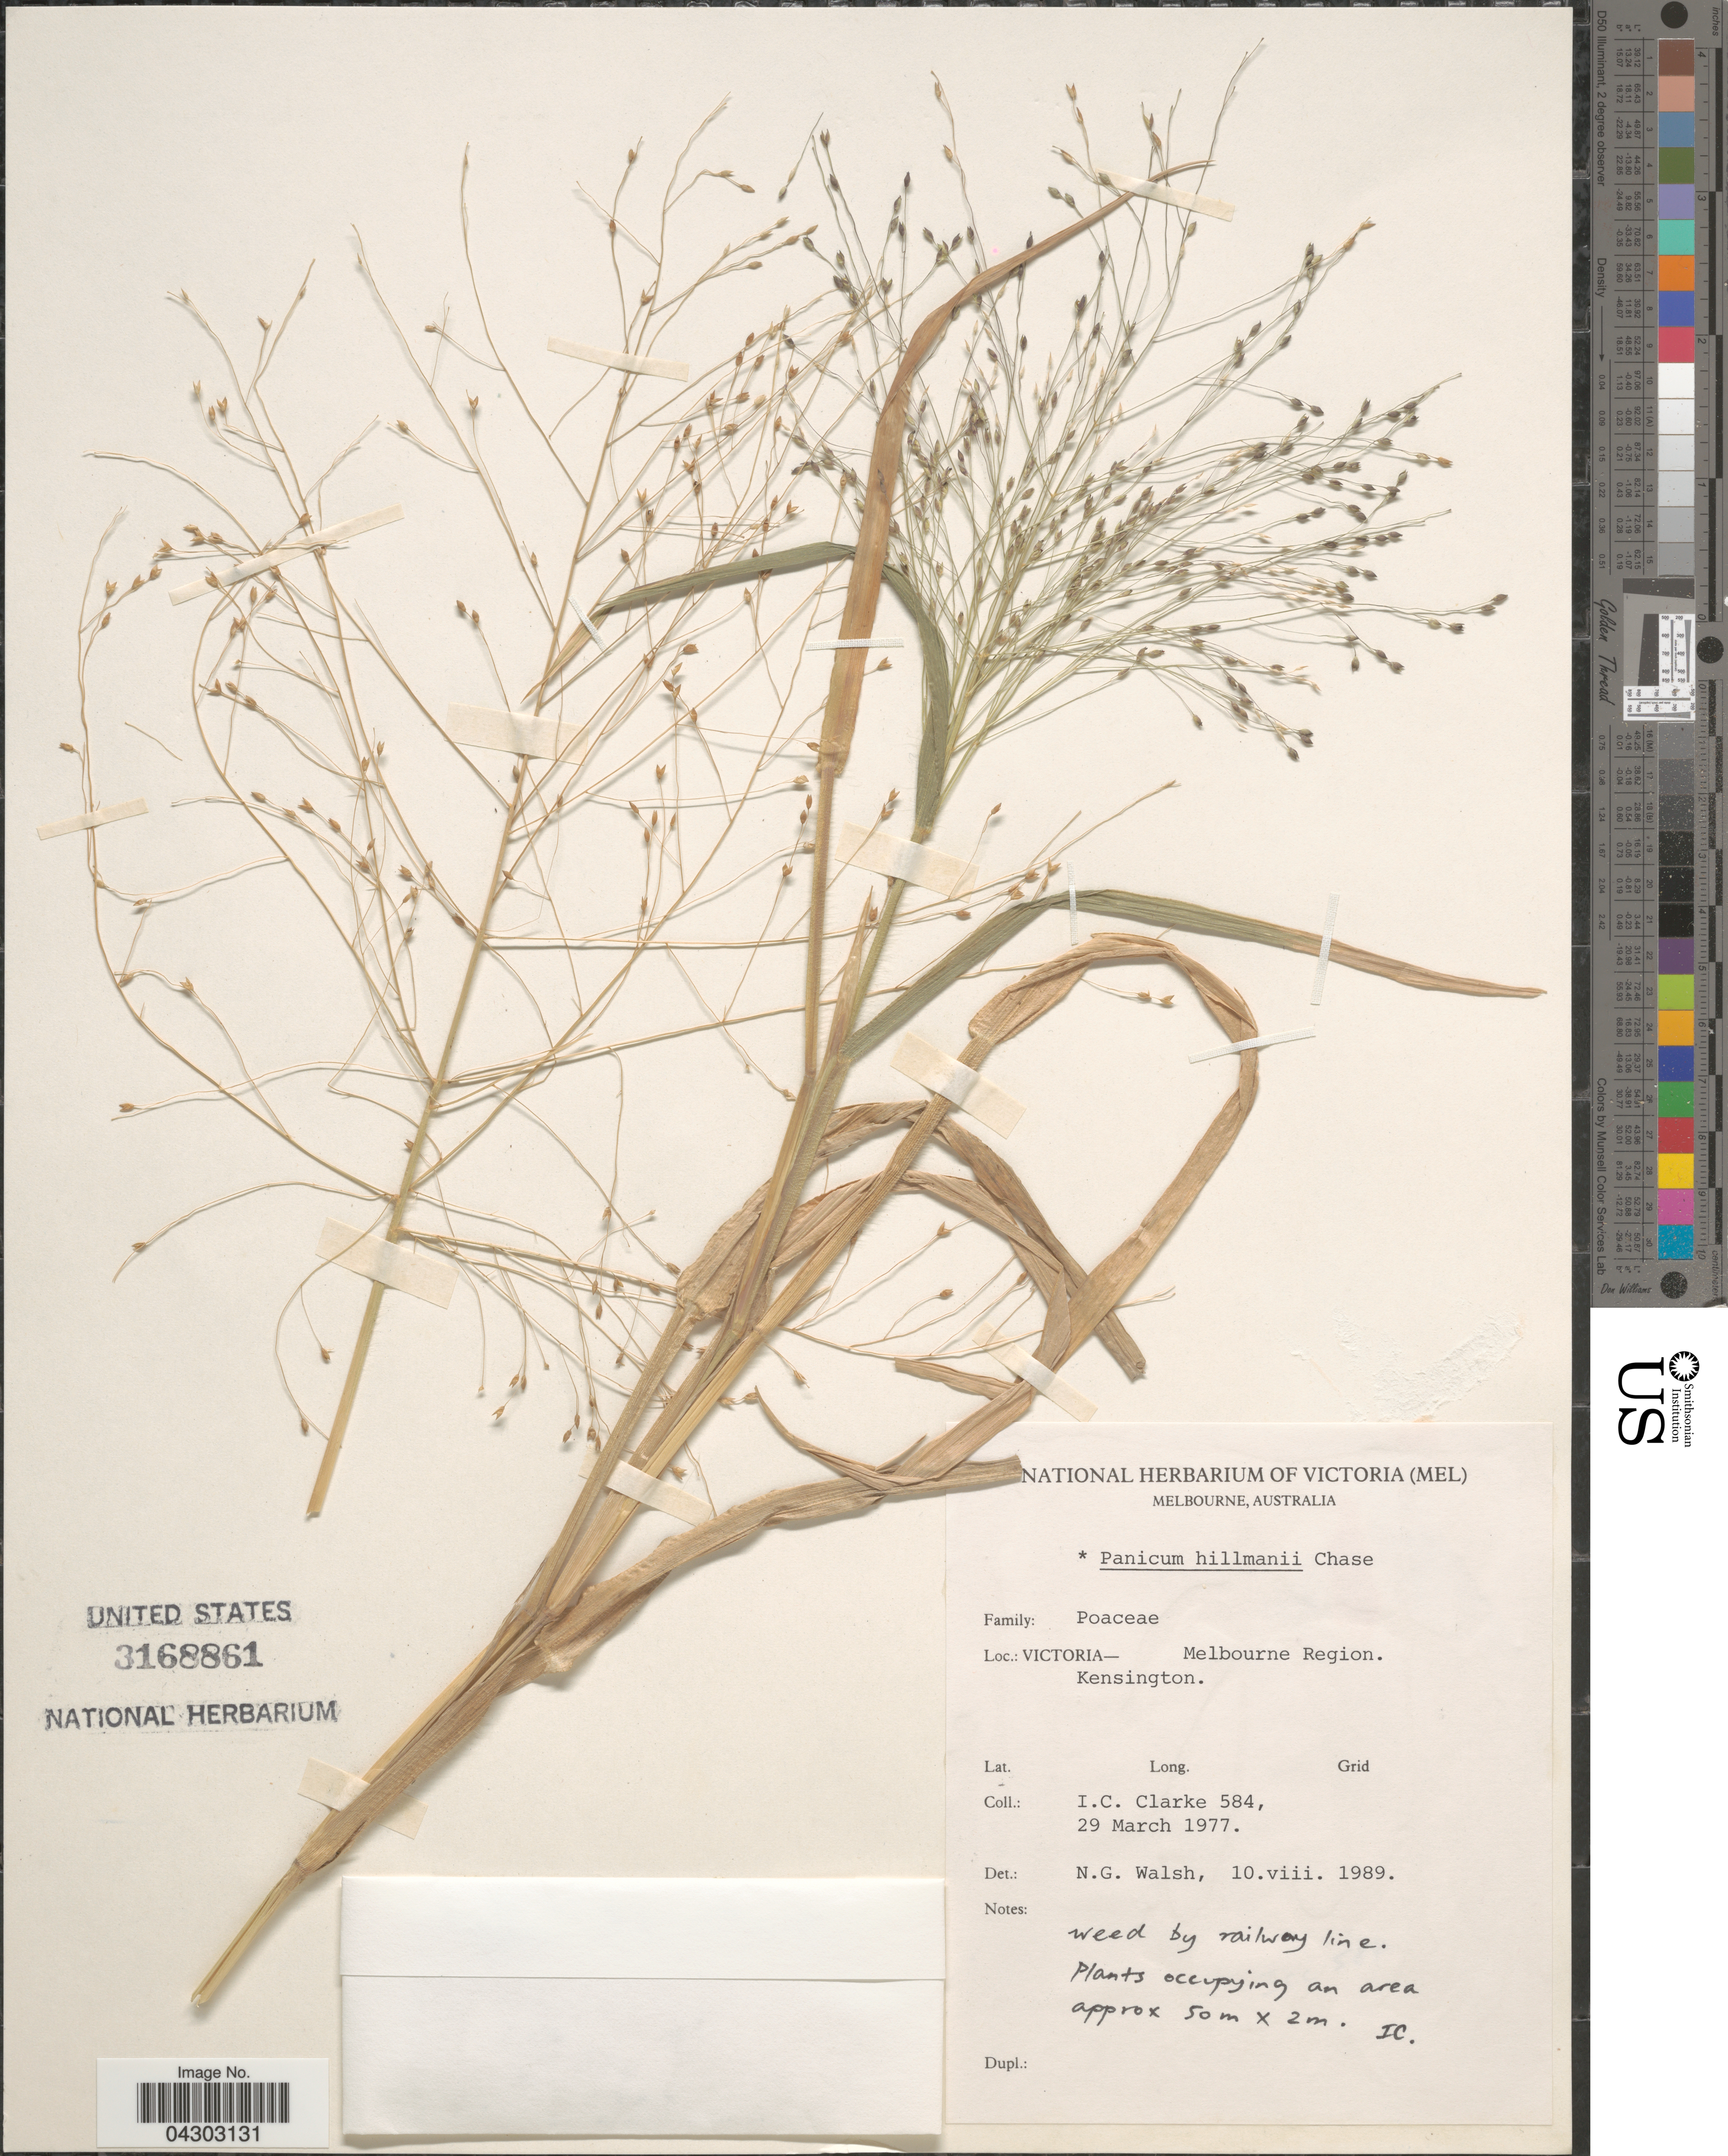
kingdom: Plantae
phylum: Tracheophyta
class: Liliopsida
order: Poales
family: Poaceae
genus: Panicum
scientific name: Panicum hillmanii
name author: Chase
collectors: I. Clarke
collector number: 584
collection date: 1977-03-29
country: Australia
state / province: Victoria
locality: Victoria- Melbourne Region. Kensington.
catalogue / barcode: US 3168861